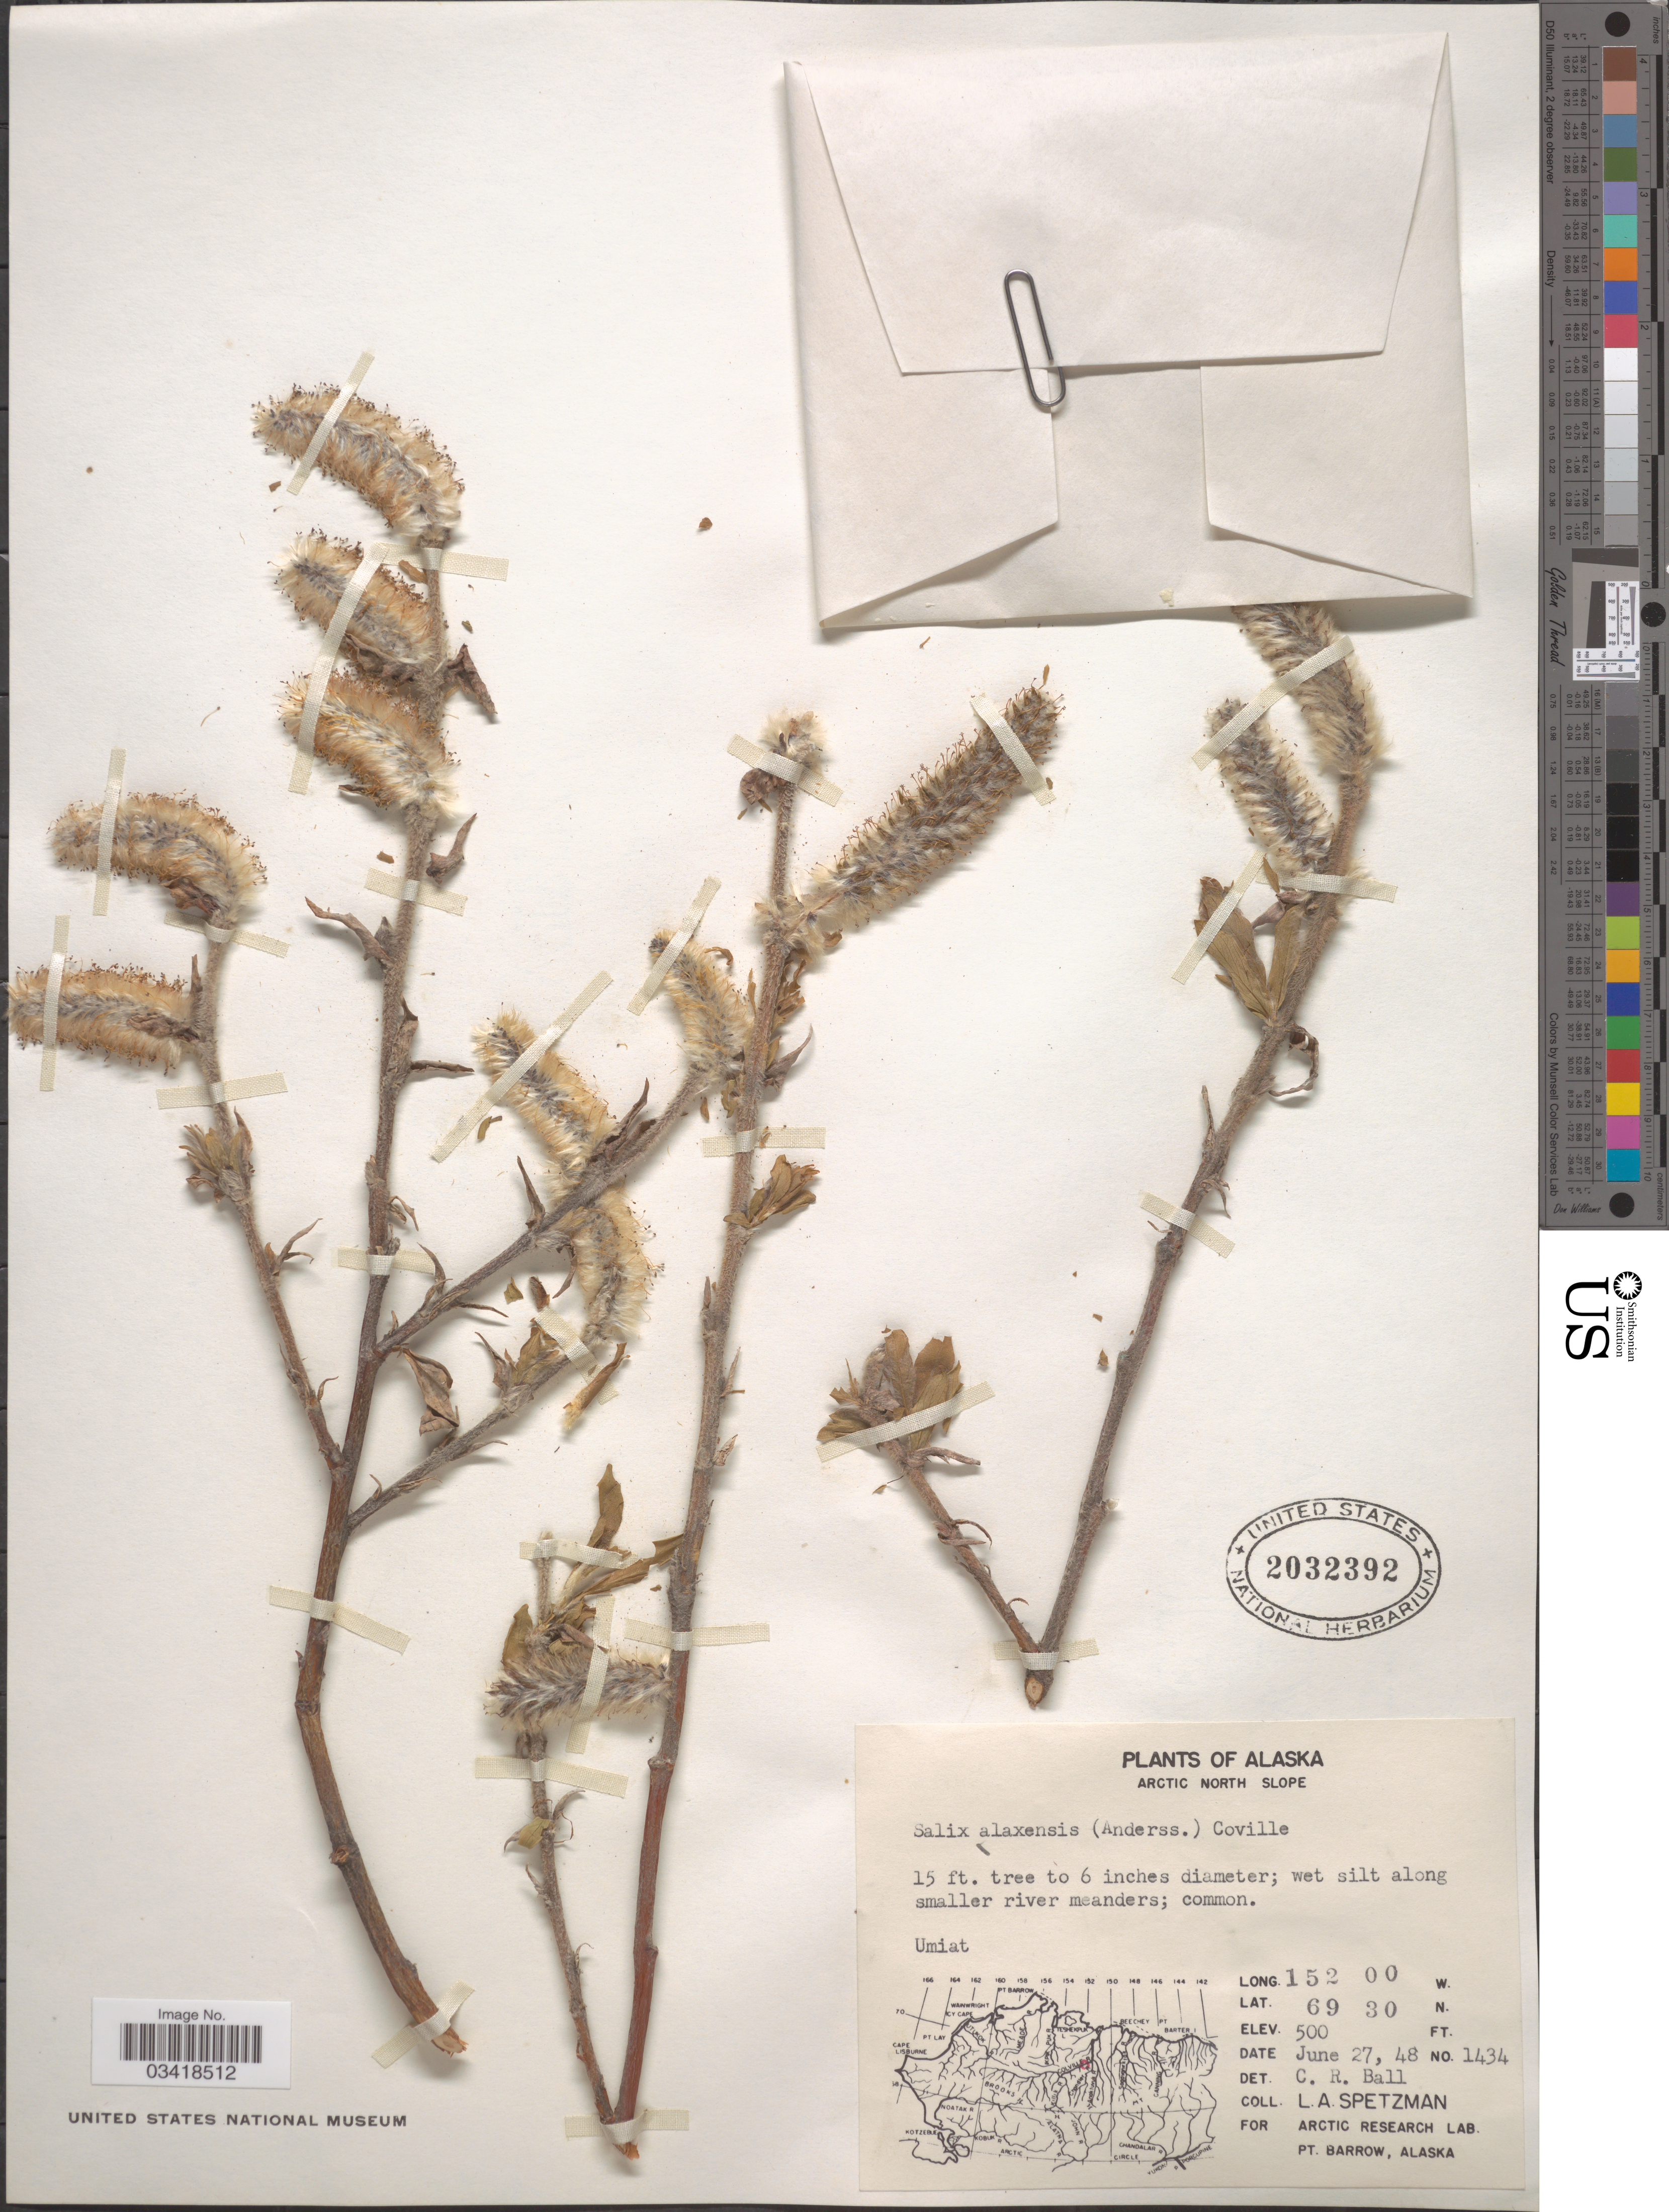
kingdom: Plantae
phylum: Tracheophyta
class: Magnoliopsida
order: Malpighiales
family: Salicaceae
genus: Salix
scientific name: Salix alaxensis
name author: (Andersson) Coville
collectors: L. Spetzman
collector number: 1434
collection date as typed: Transcribed d/m/y: 27/6/48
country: United States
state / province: Alaska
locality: Arctic North Slope. Umiat.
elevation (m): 152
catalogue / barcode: US 2032392